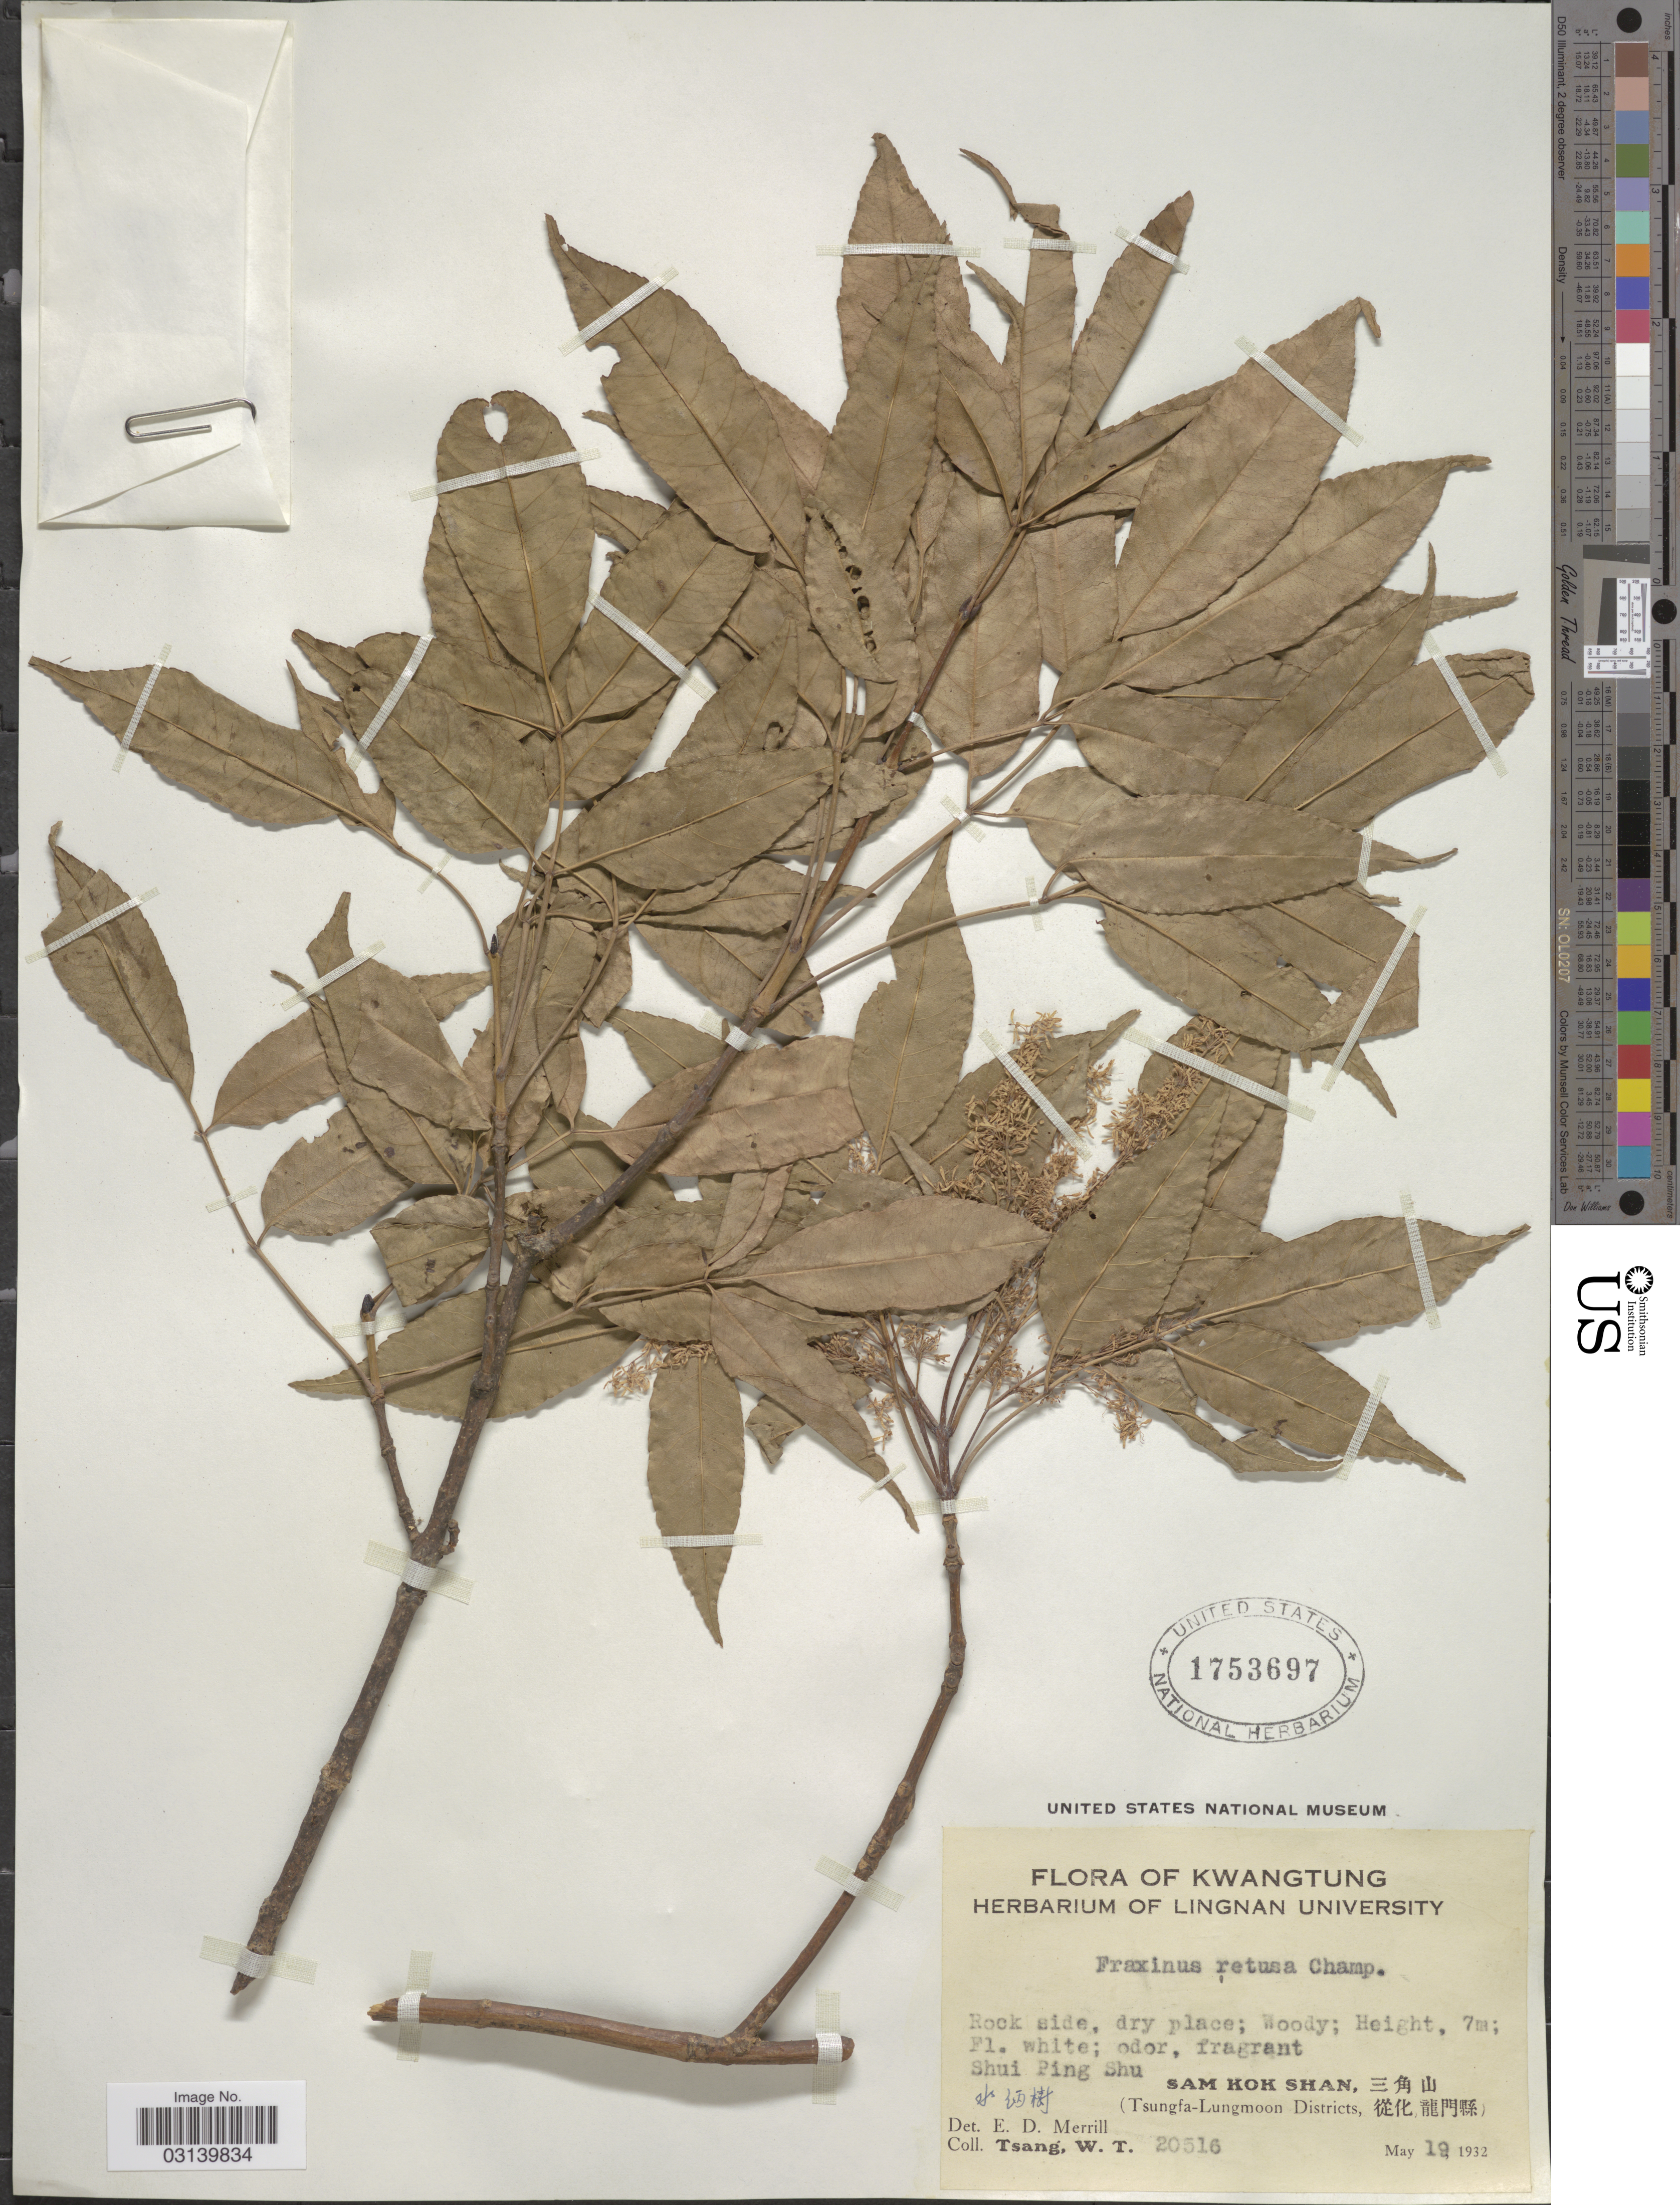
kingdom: Plantae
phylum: Tracheophyta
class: Magnoliopsida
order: Lamiales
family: Oleaceae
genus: Fraxinus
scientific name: Fraxinus championii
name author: Little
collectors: W. T. Tsang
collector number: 20516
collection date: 1932-05-19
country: China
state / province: Guangdong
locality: Kwangtung. Shui Ping Shu, Sam Kok Shan (Tsungfa-Lungmoon Districts).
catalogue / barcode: US 1753697